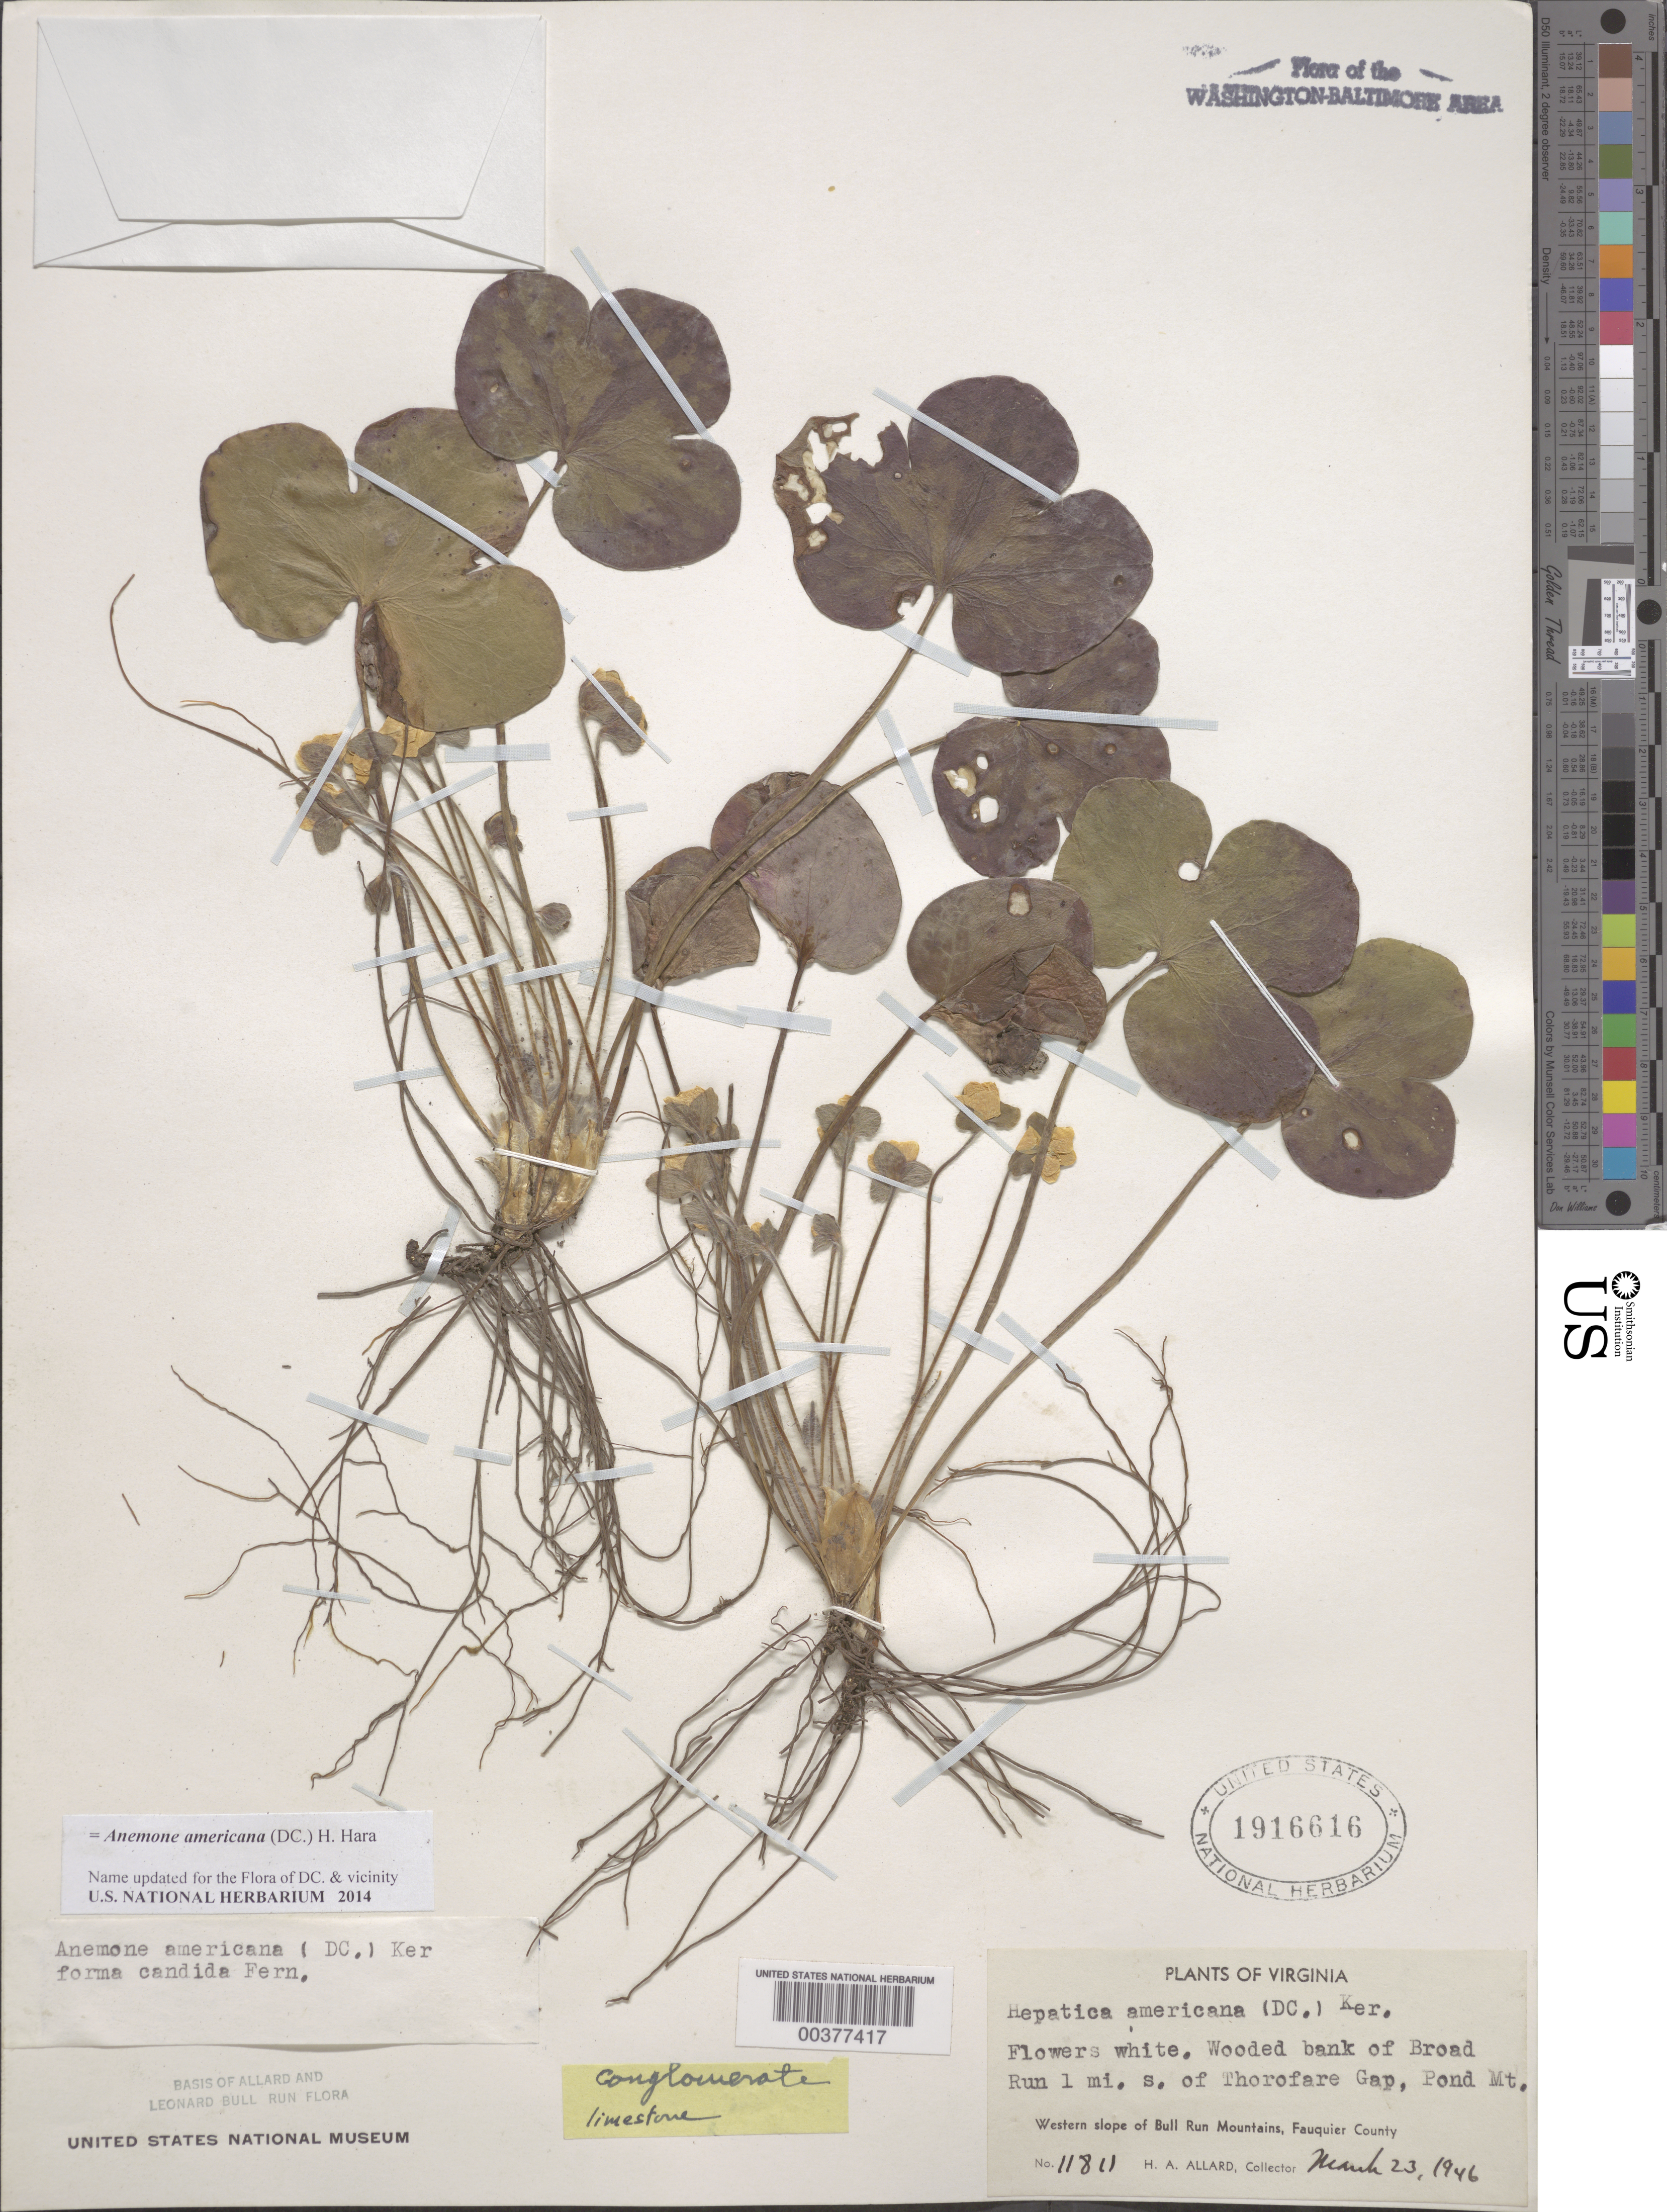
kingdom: Plantae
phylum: Tracheophyta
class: Magnoliopsida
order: Ranunculales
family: Ranunculaceae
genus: Hepatica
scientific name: Hepatica americana f. candida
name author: Fernald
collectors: H. A. Allard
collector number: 11811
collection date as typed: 23 Mar 1946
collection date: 1946-03-23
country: United States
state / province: Virginia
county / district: Fauquier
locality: Broad Run south of Thorofare Gap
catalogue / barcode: US 1916616